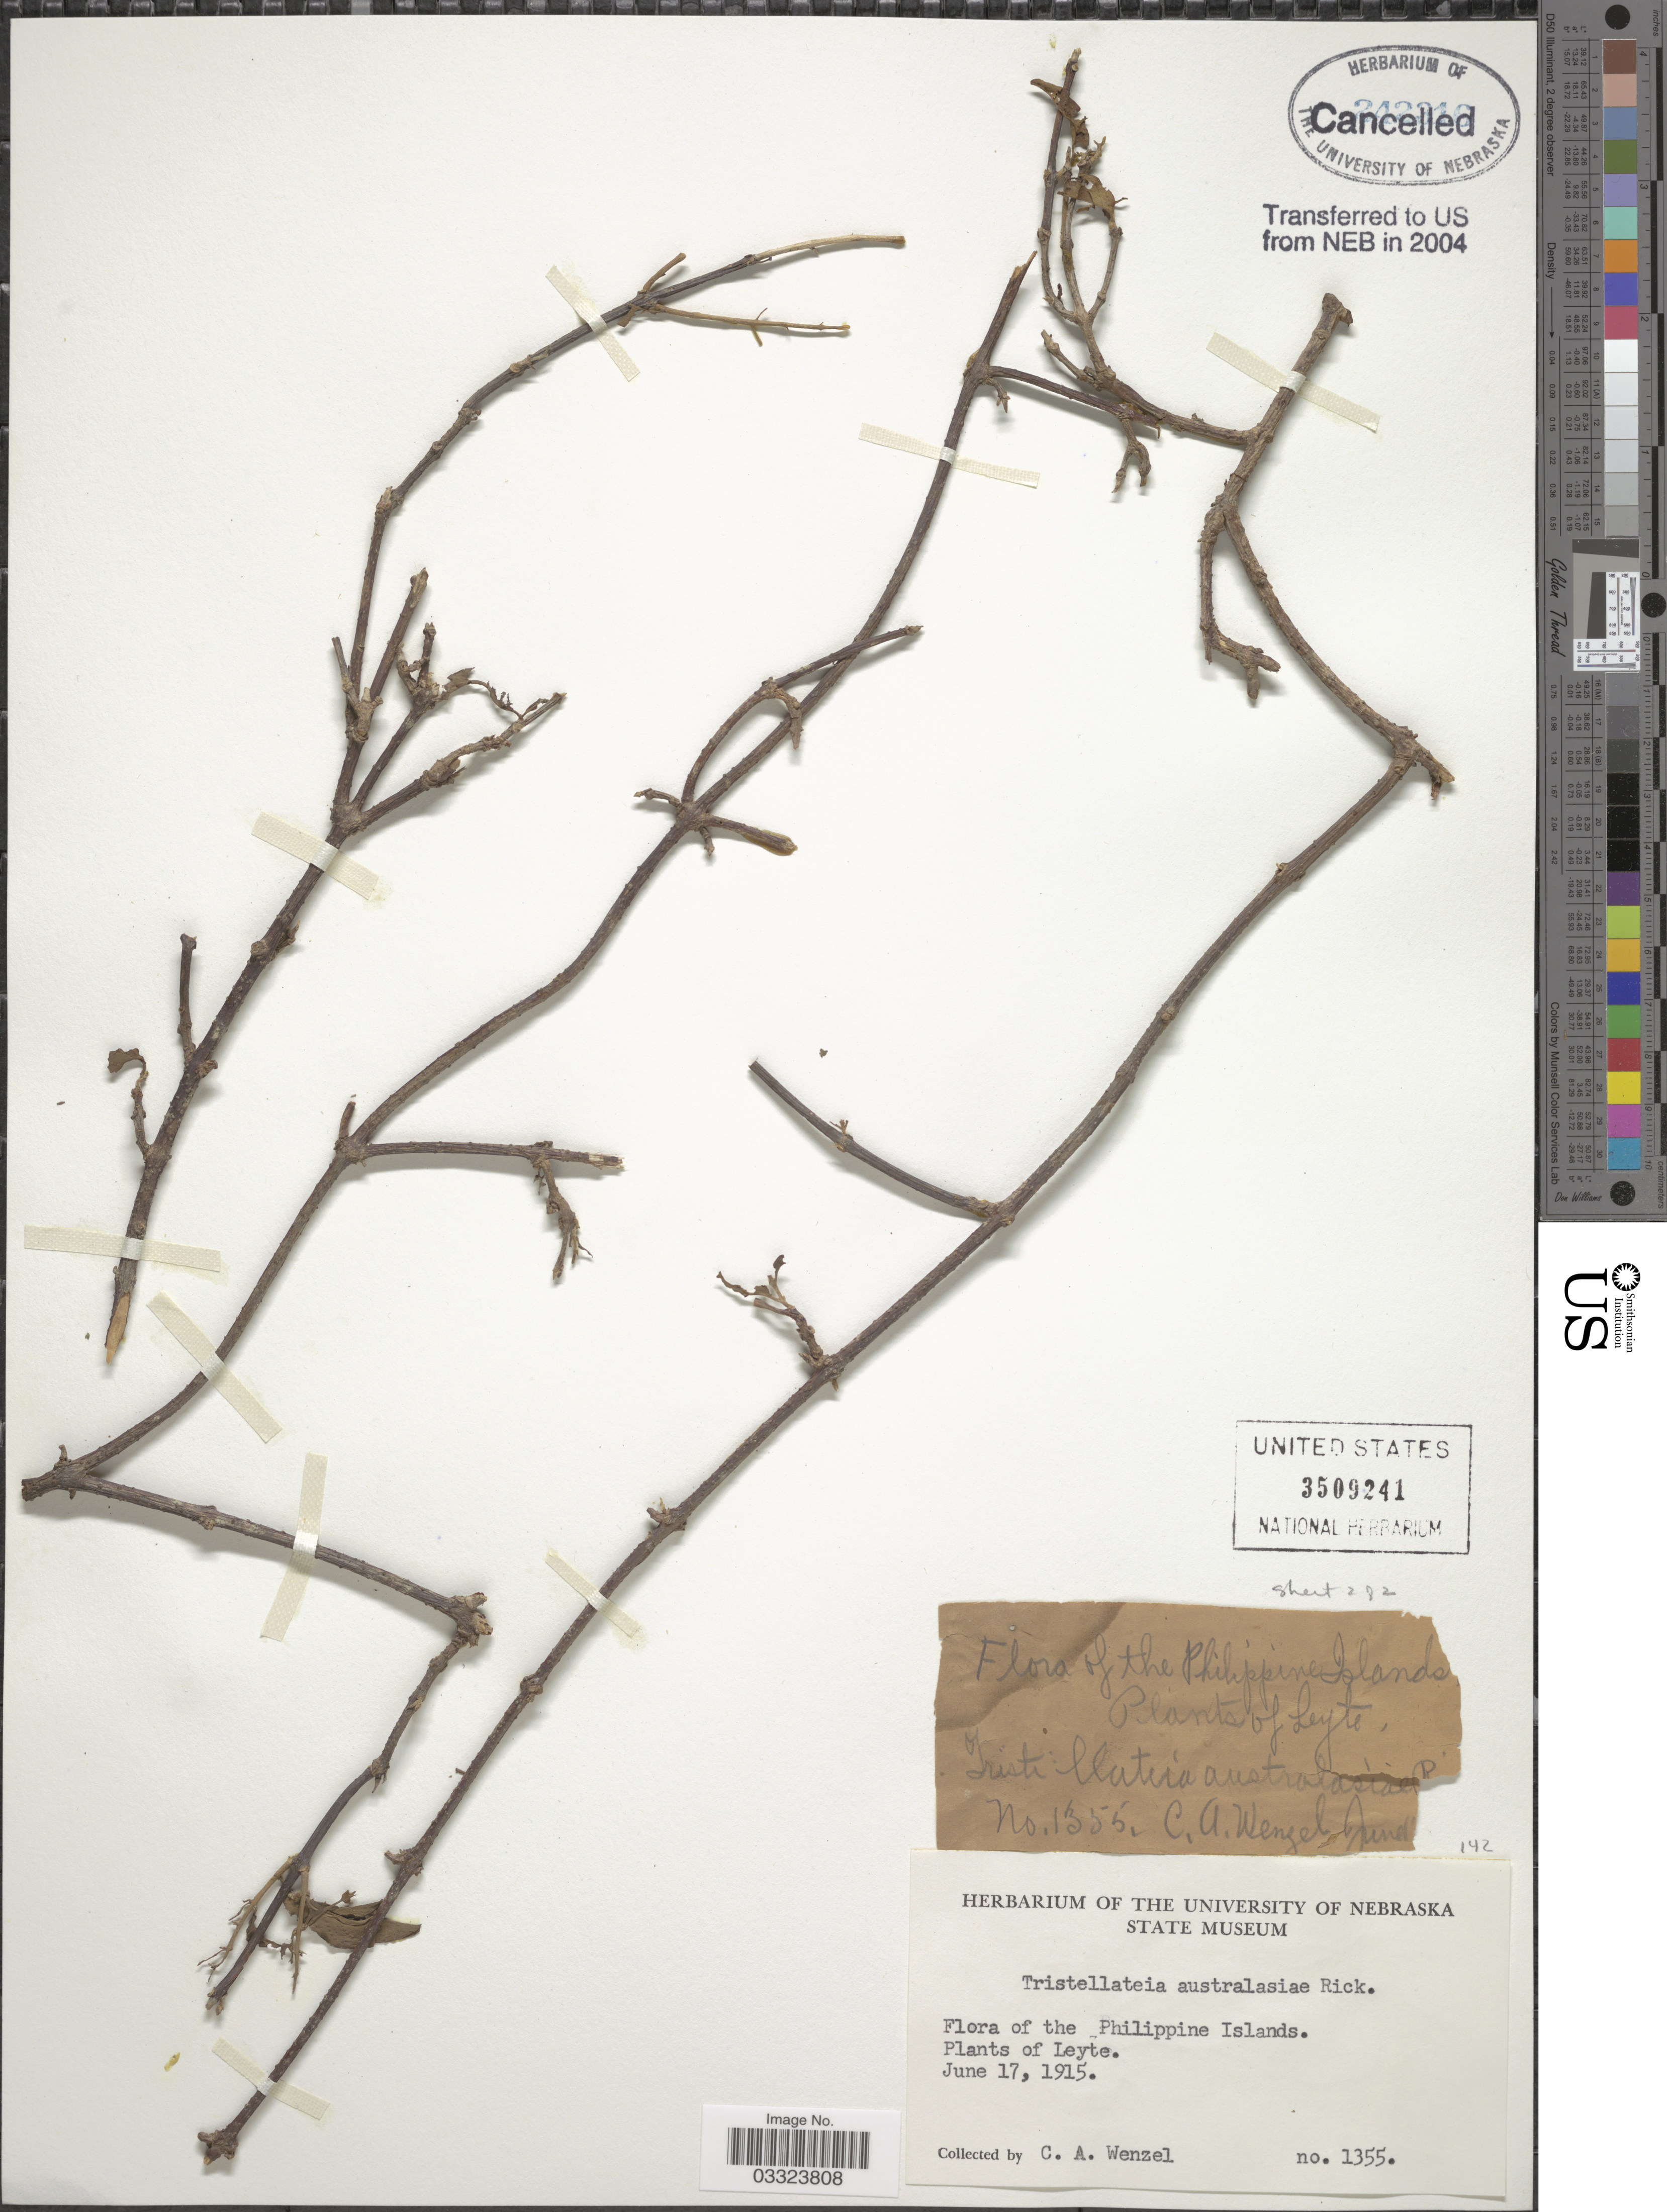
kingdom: Plantae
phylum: Tracheophyta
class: Magnoliopsida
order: Malpighiales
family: Malpighiaceae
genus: Tristellateia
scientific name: Tristellateia australasiae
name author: A. Rich.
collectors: C. Wenzel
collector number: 1355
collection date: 1915-06-17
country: Philippines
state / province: Eastern Visayas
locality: Philippine Islands. Leyte.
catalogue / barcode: US 3509241